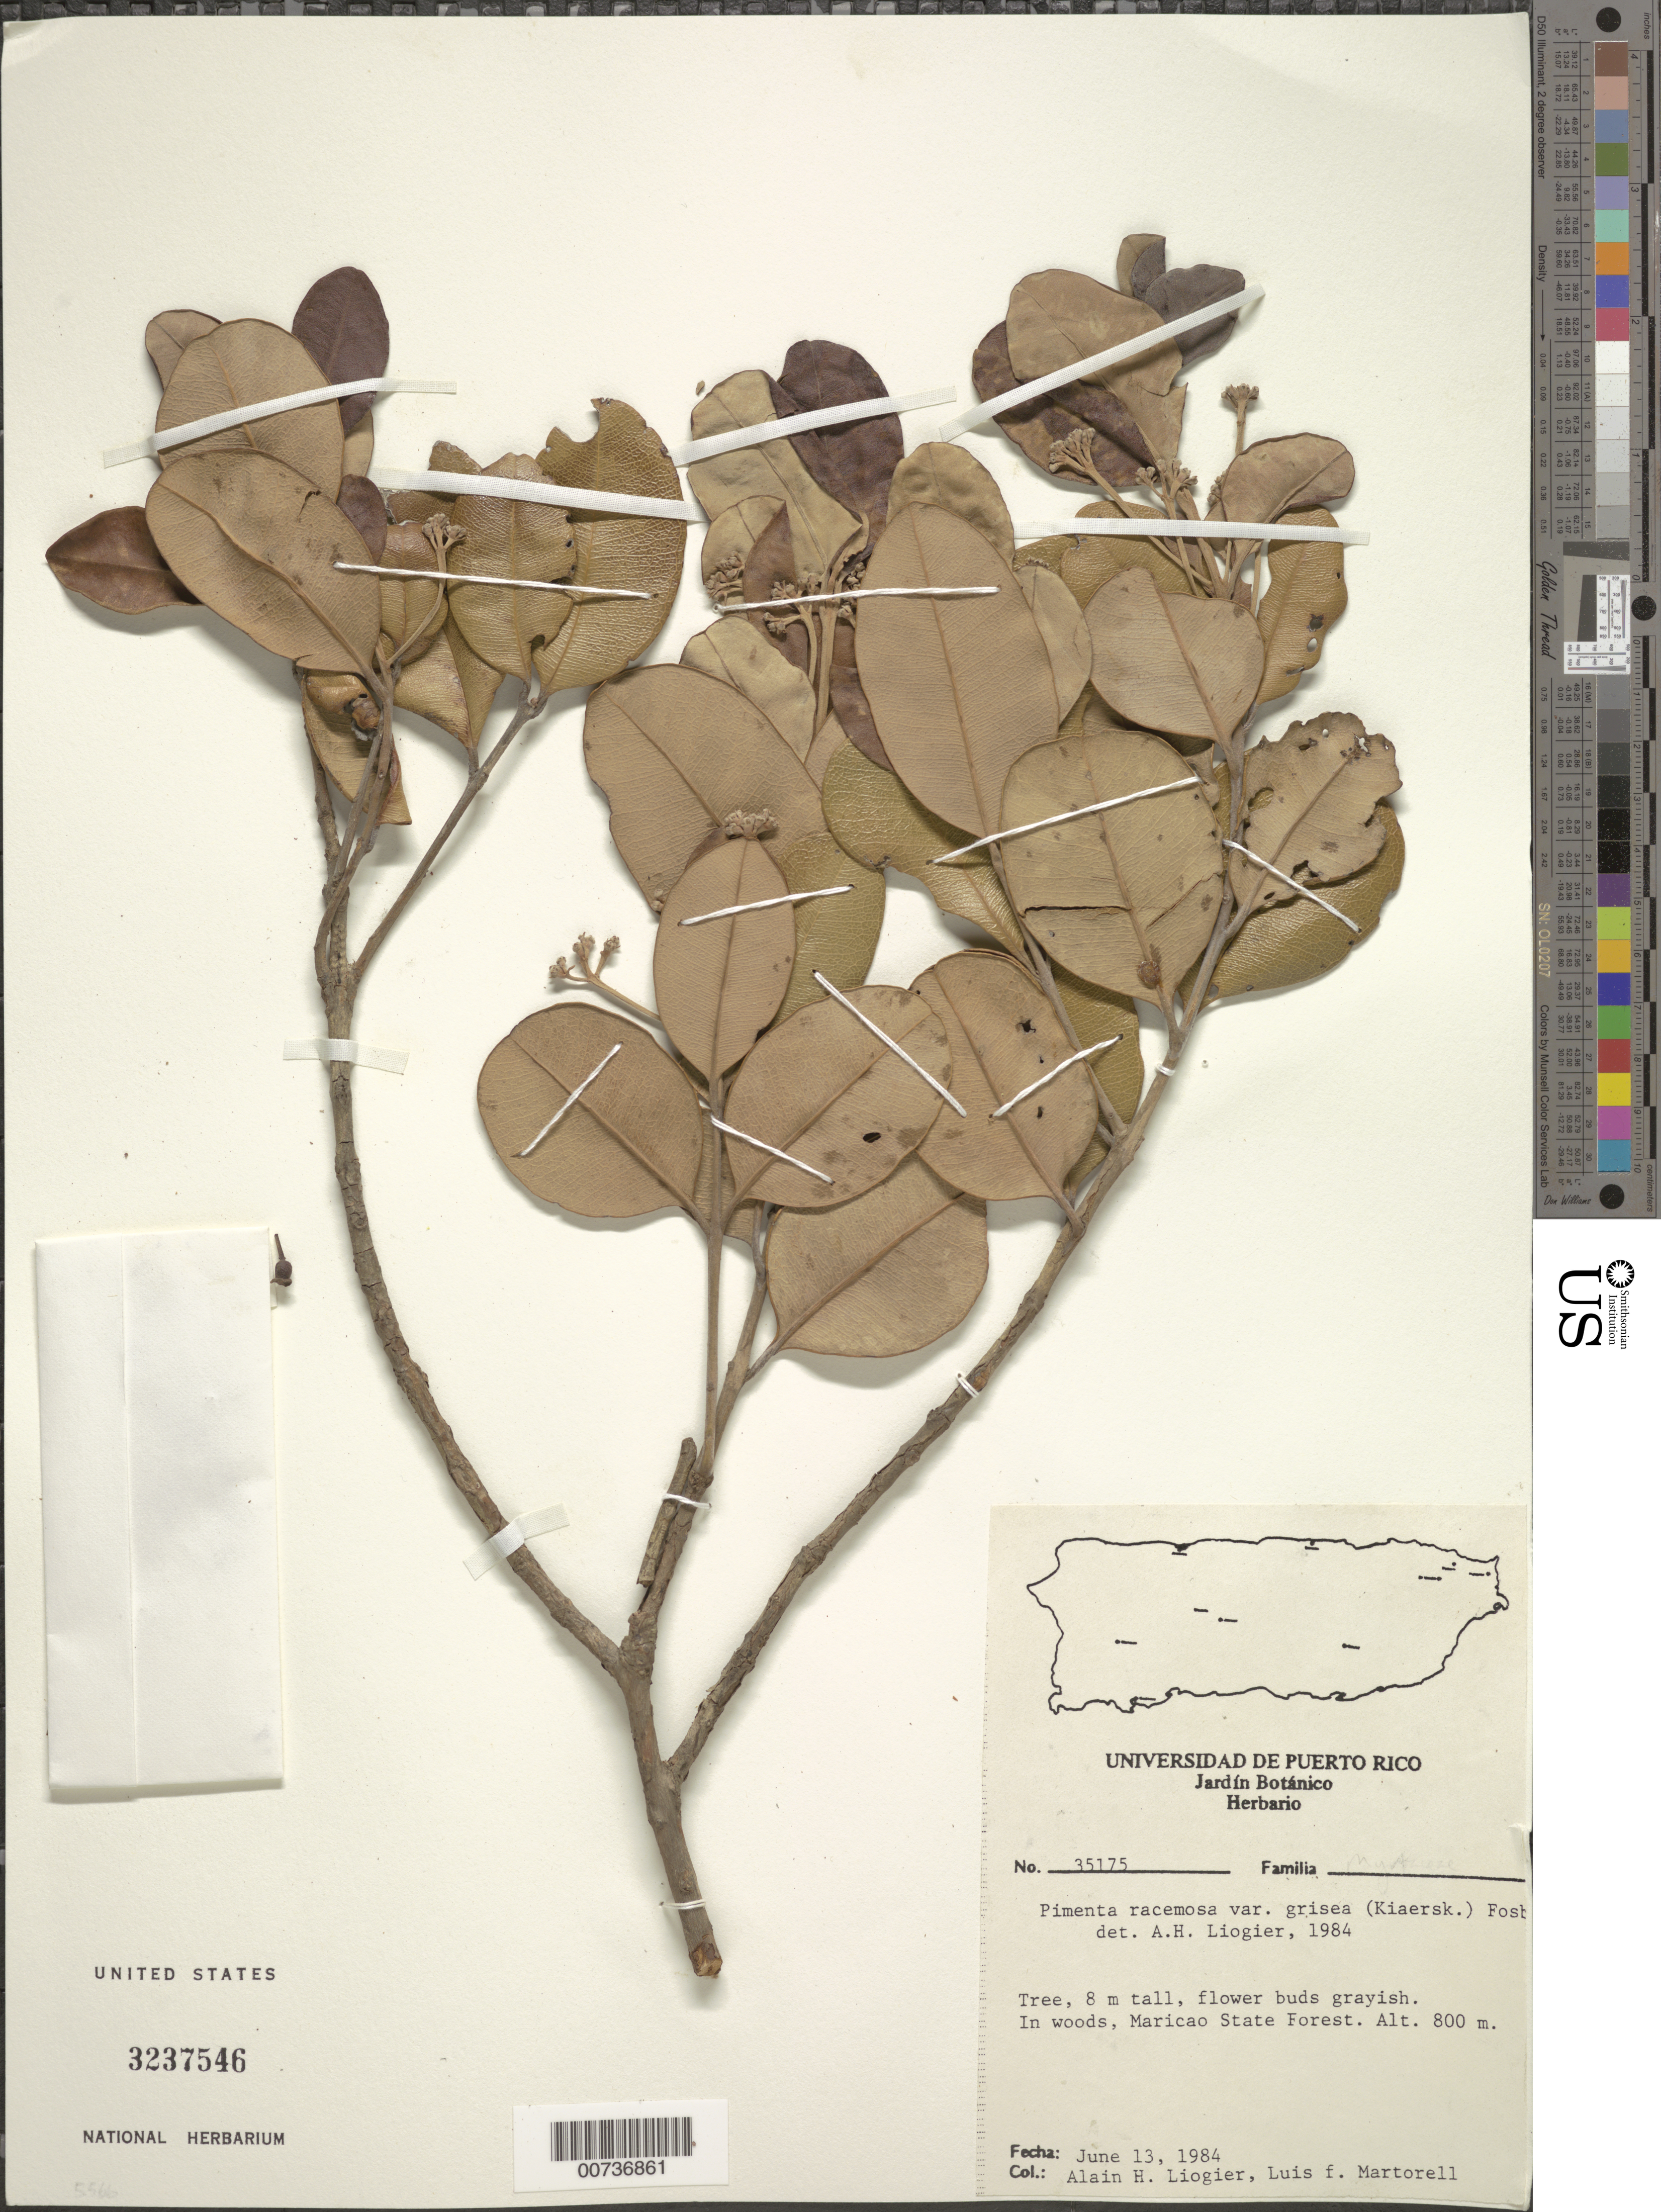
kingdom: Plantae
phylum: Tracheophyta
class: Magnoliopsida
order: Myrtales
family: Myrtaceae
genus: Pimenta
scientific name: Pimenta racemosa var. grisea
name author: (Kiaersk.) Fosberg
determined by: Liogier, Alain H.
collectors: A. H. Liogier & L. Martorell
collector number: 35175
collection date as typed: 13 Jun 1984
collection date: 1984-06-13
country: Puerto Rico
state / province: Maricao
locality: Maricao State Forest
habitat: In woods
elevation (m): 800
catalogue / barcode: US 3237546